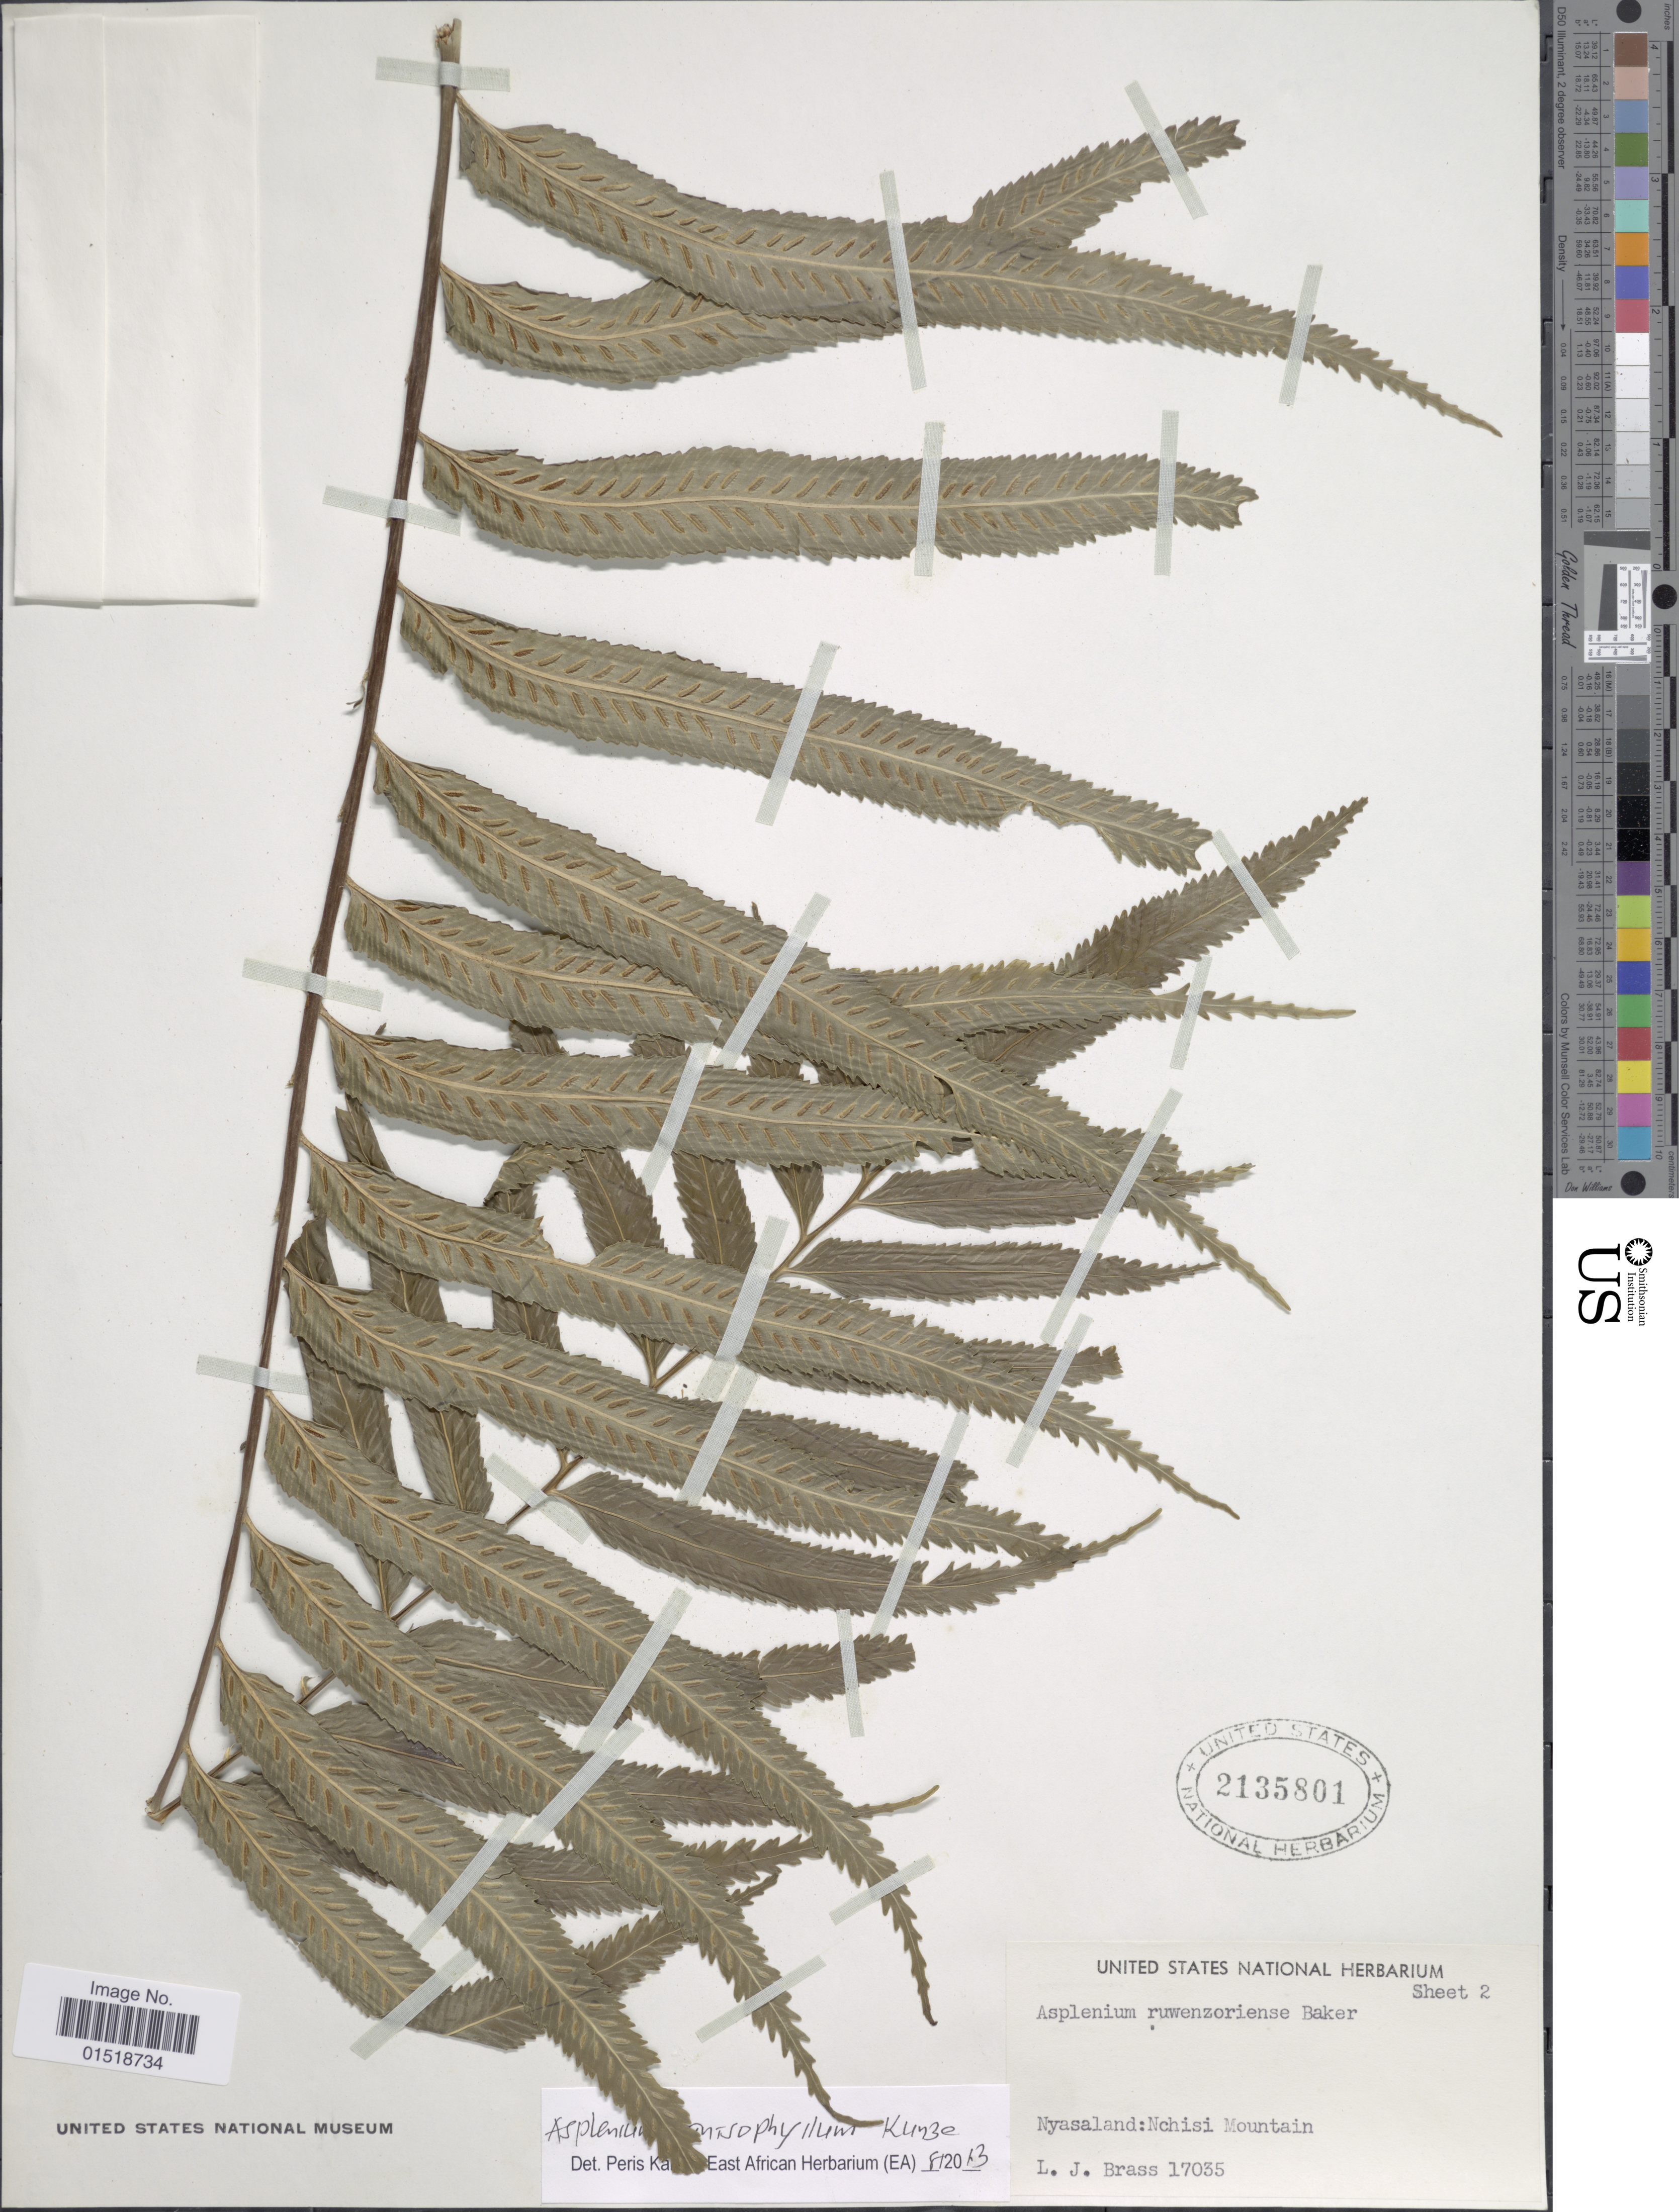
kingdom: Plantae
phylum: Tracheophyta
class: Polypodiopsida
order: Polypodiales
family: Aspleniaceae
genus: Asplenium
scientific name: Asplenium anisophyllum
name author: Kunze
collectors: L. J. Brass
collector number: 17035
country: Malawi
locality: Nyasaland: Nchisi Mountain.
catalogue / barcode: US 2135801